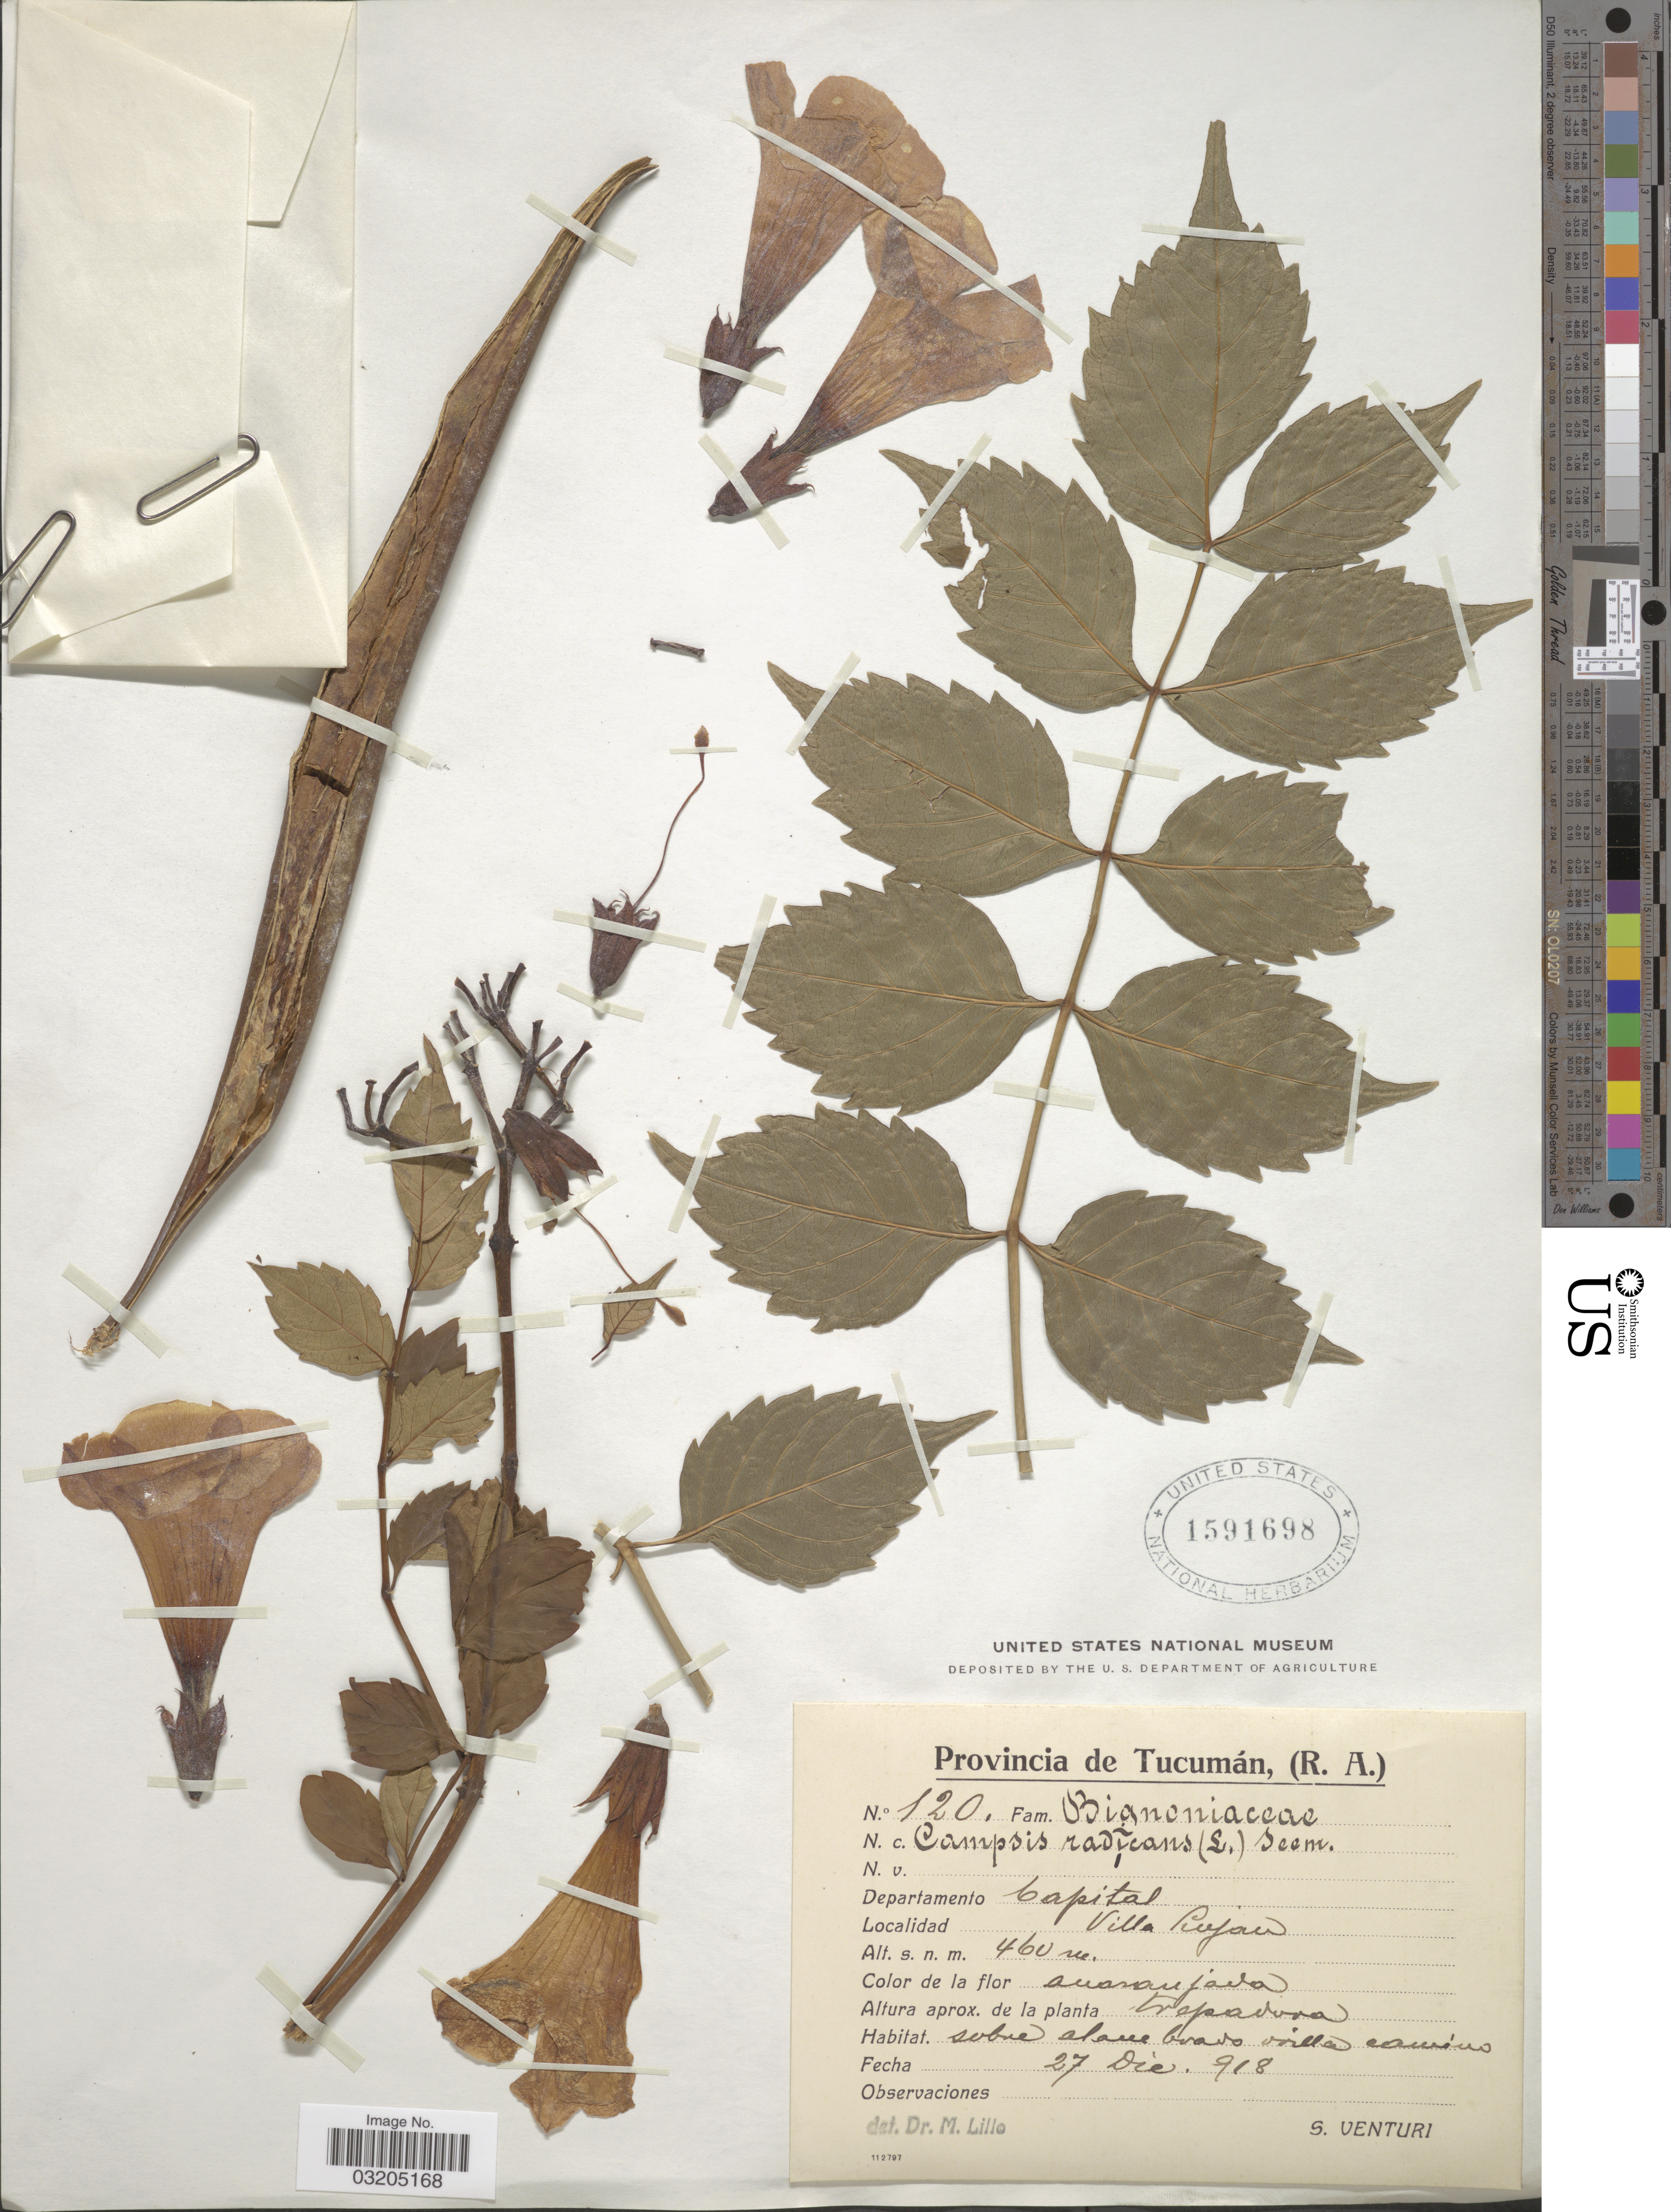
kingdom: Plantae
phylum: Tracheophyta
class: Magnoliopsida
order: Lamiales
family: Bignoniaceae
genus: Campsis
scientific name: Campsis radicans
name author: (L.) Seem.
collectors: S. Venturi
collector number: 120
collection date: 1918-12-27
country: Argentina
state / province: Tucuman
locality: Departamento Capital, Villa Lujan.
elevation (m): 460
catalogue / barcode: US 1591698